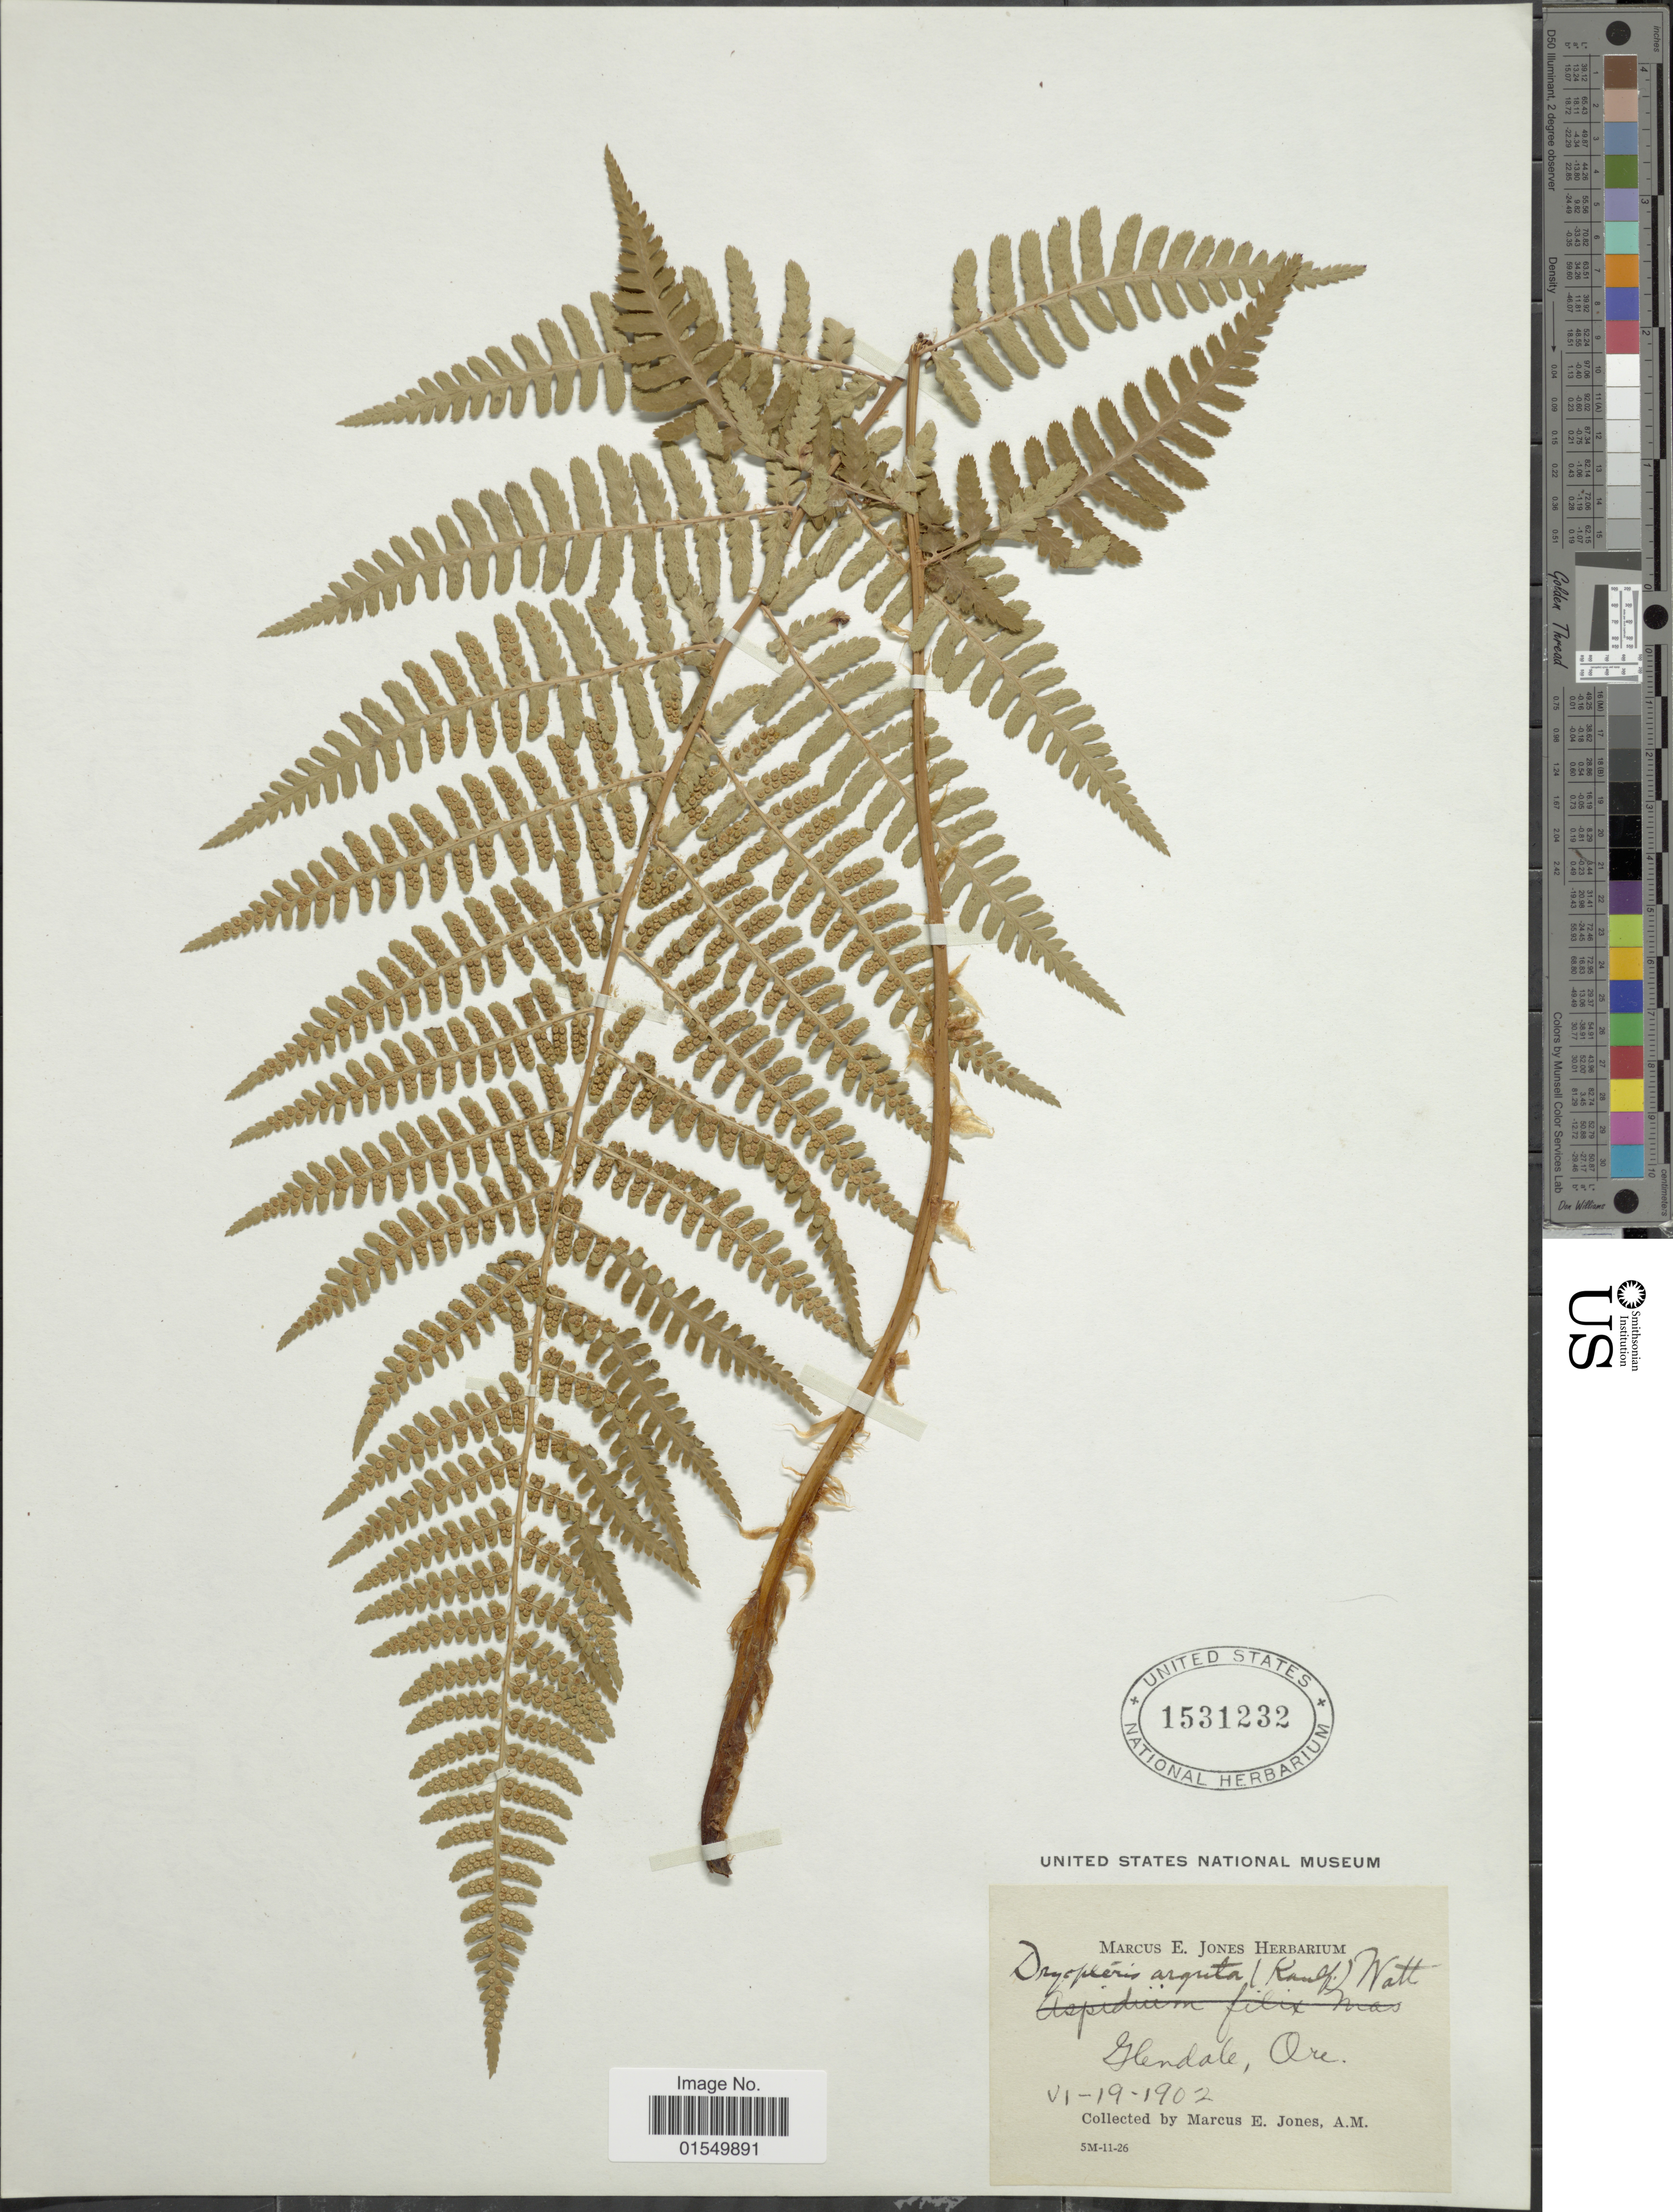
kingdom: Plantae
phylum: Tracheophyta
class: Polypodiopsida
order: Polypodiales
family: Dryopteridaceae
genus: Dryopteris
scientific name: Dryopteris arguta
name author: (Kaulf.) Maxon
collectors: M. E. Jones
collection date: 1902-06-19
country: United States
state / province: Oregon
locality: Glendale, Ore.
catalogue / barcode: US 1531232